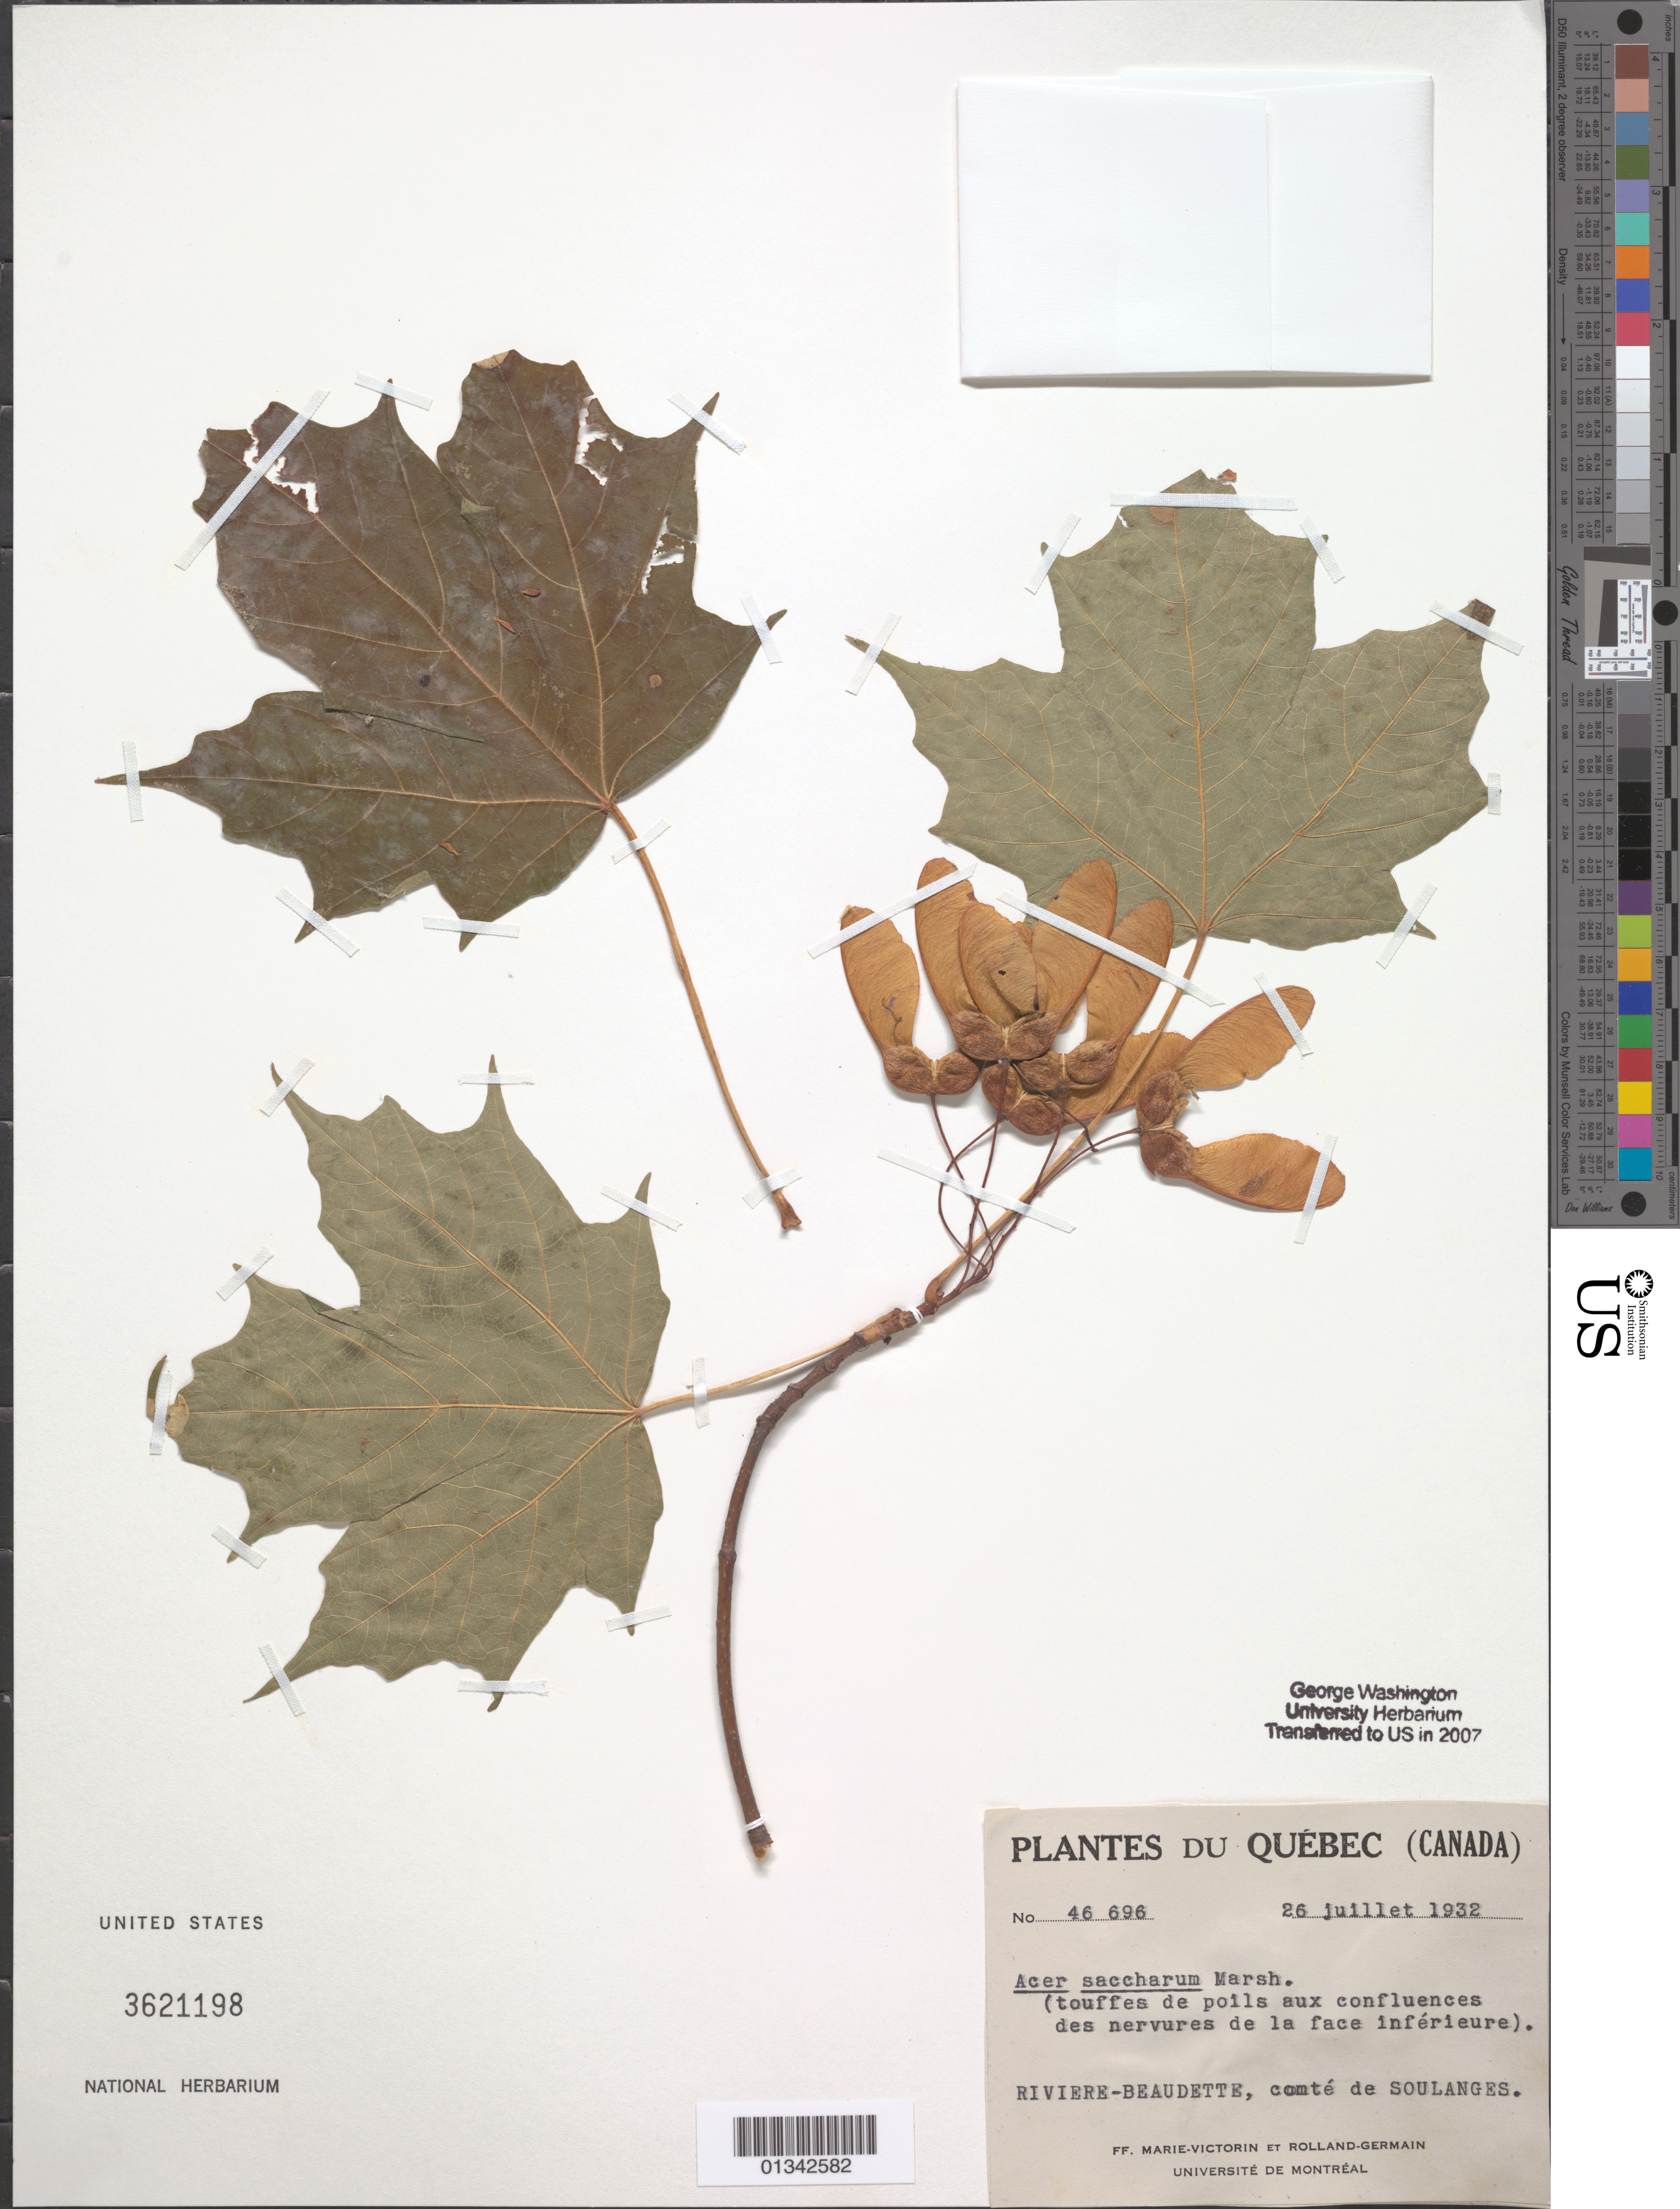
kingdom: Plantae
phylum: Tracheophyta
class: Magnoliopsida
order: Sapindales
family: Sapindaceae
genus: Acer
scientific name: Acer saccharum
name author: Marshall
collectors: Fr. Marie-Victorin & Rolland-Germain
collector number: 46696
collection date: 1932-07-26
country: Canada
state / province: Quebec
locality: Riviere-Beaudette, comté de Soulanges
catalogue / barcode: US 3621198